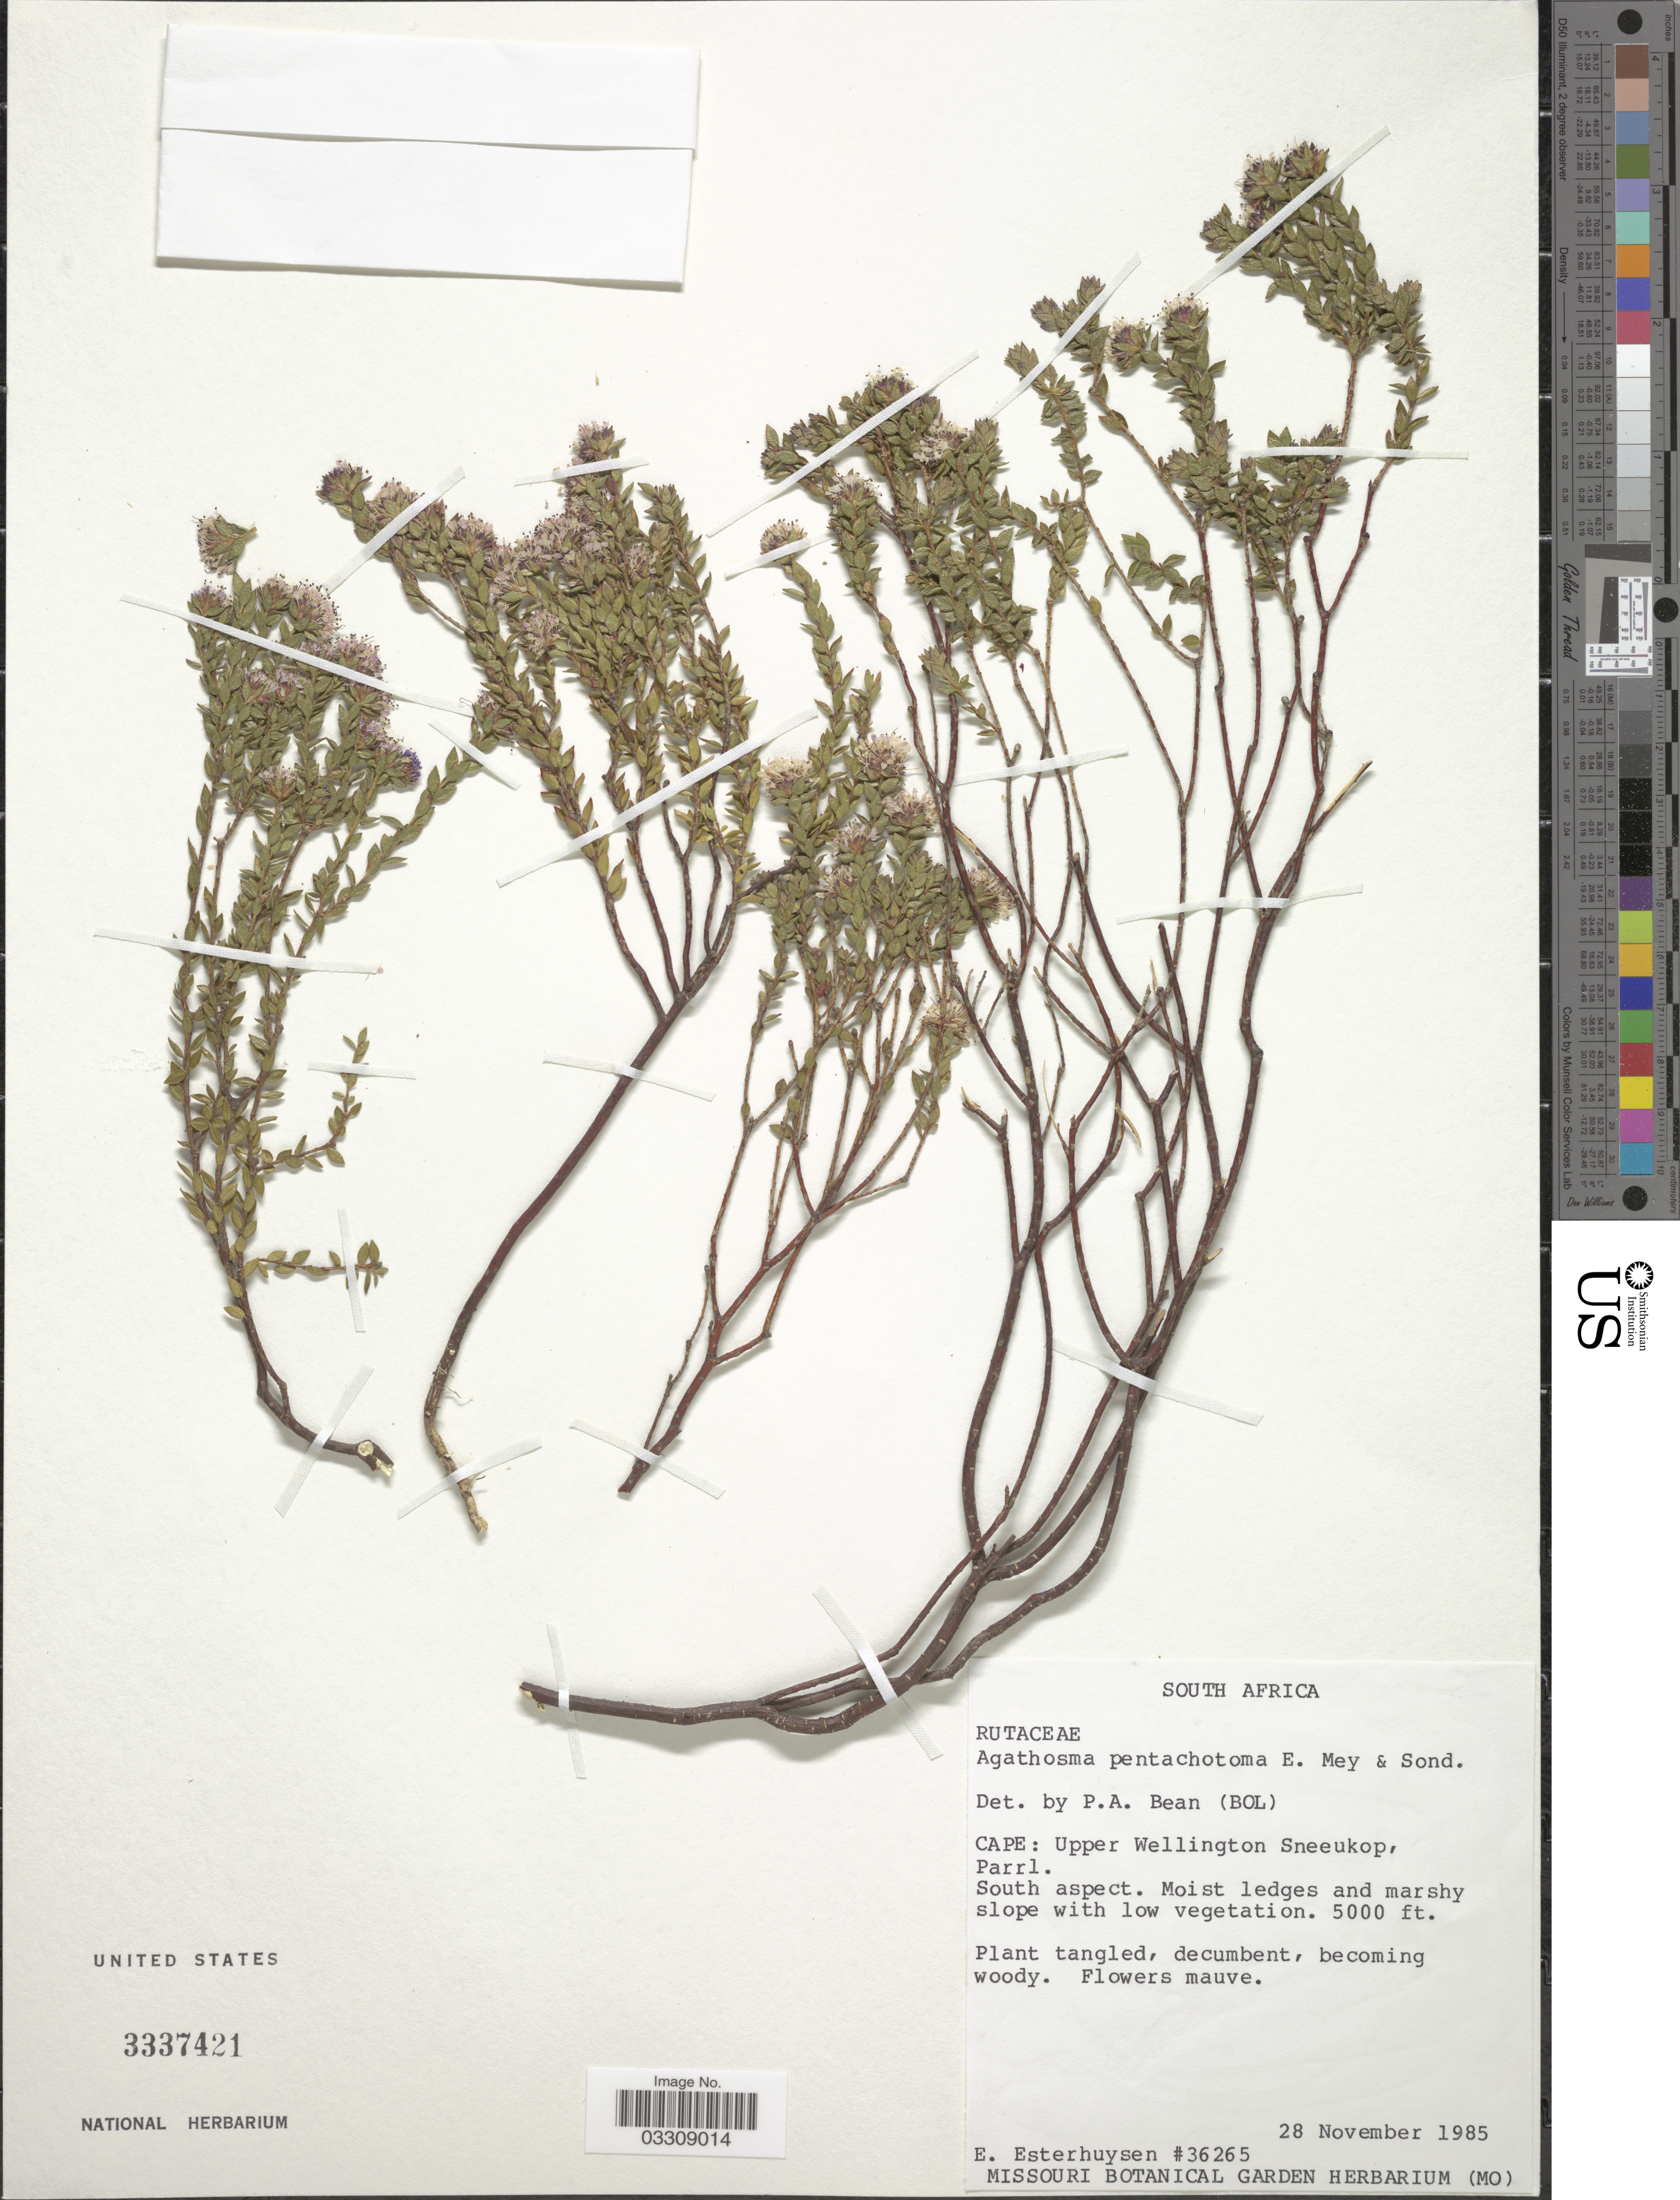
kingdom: Plantae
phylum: Tracheophyta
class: Magnoliopsida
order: Sapindales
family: Rutaceae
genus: Agathosma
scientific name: Agathosma pentachotoma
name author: E. Mey. ex Sond.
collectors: E. E. Esterhuysen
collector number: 36265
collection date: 1985-11-28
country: South Africa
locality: Cape: Upper Wellington Sneeukop, Parrl. South aspect.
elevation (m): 1524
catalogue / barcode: US 3337421